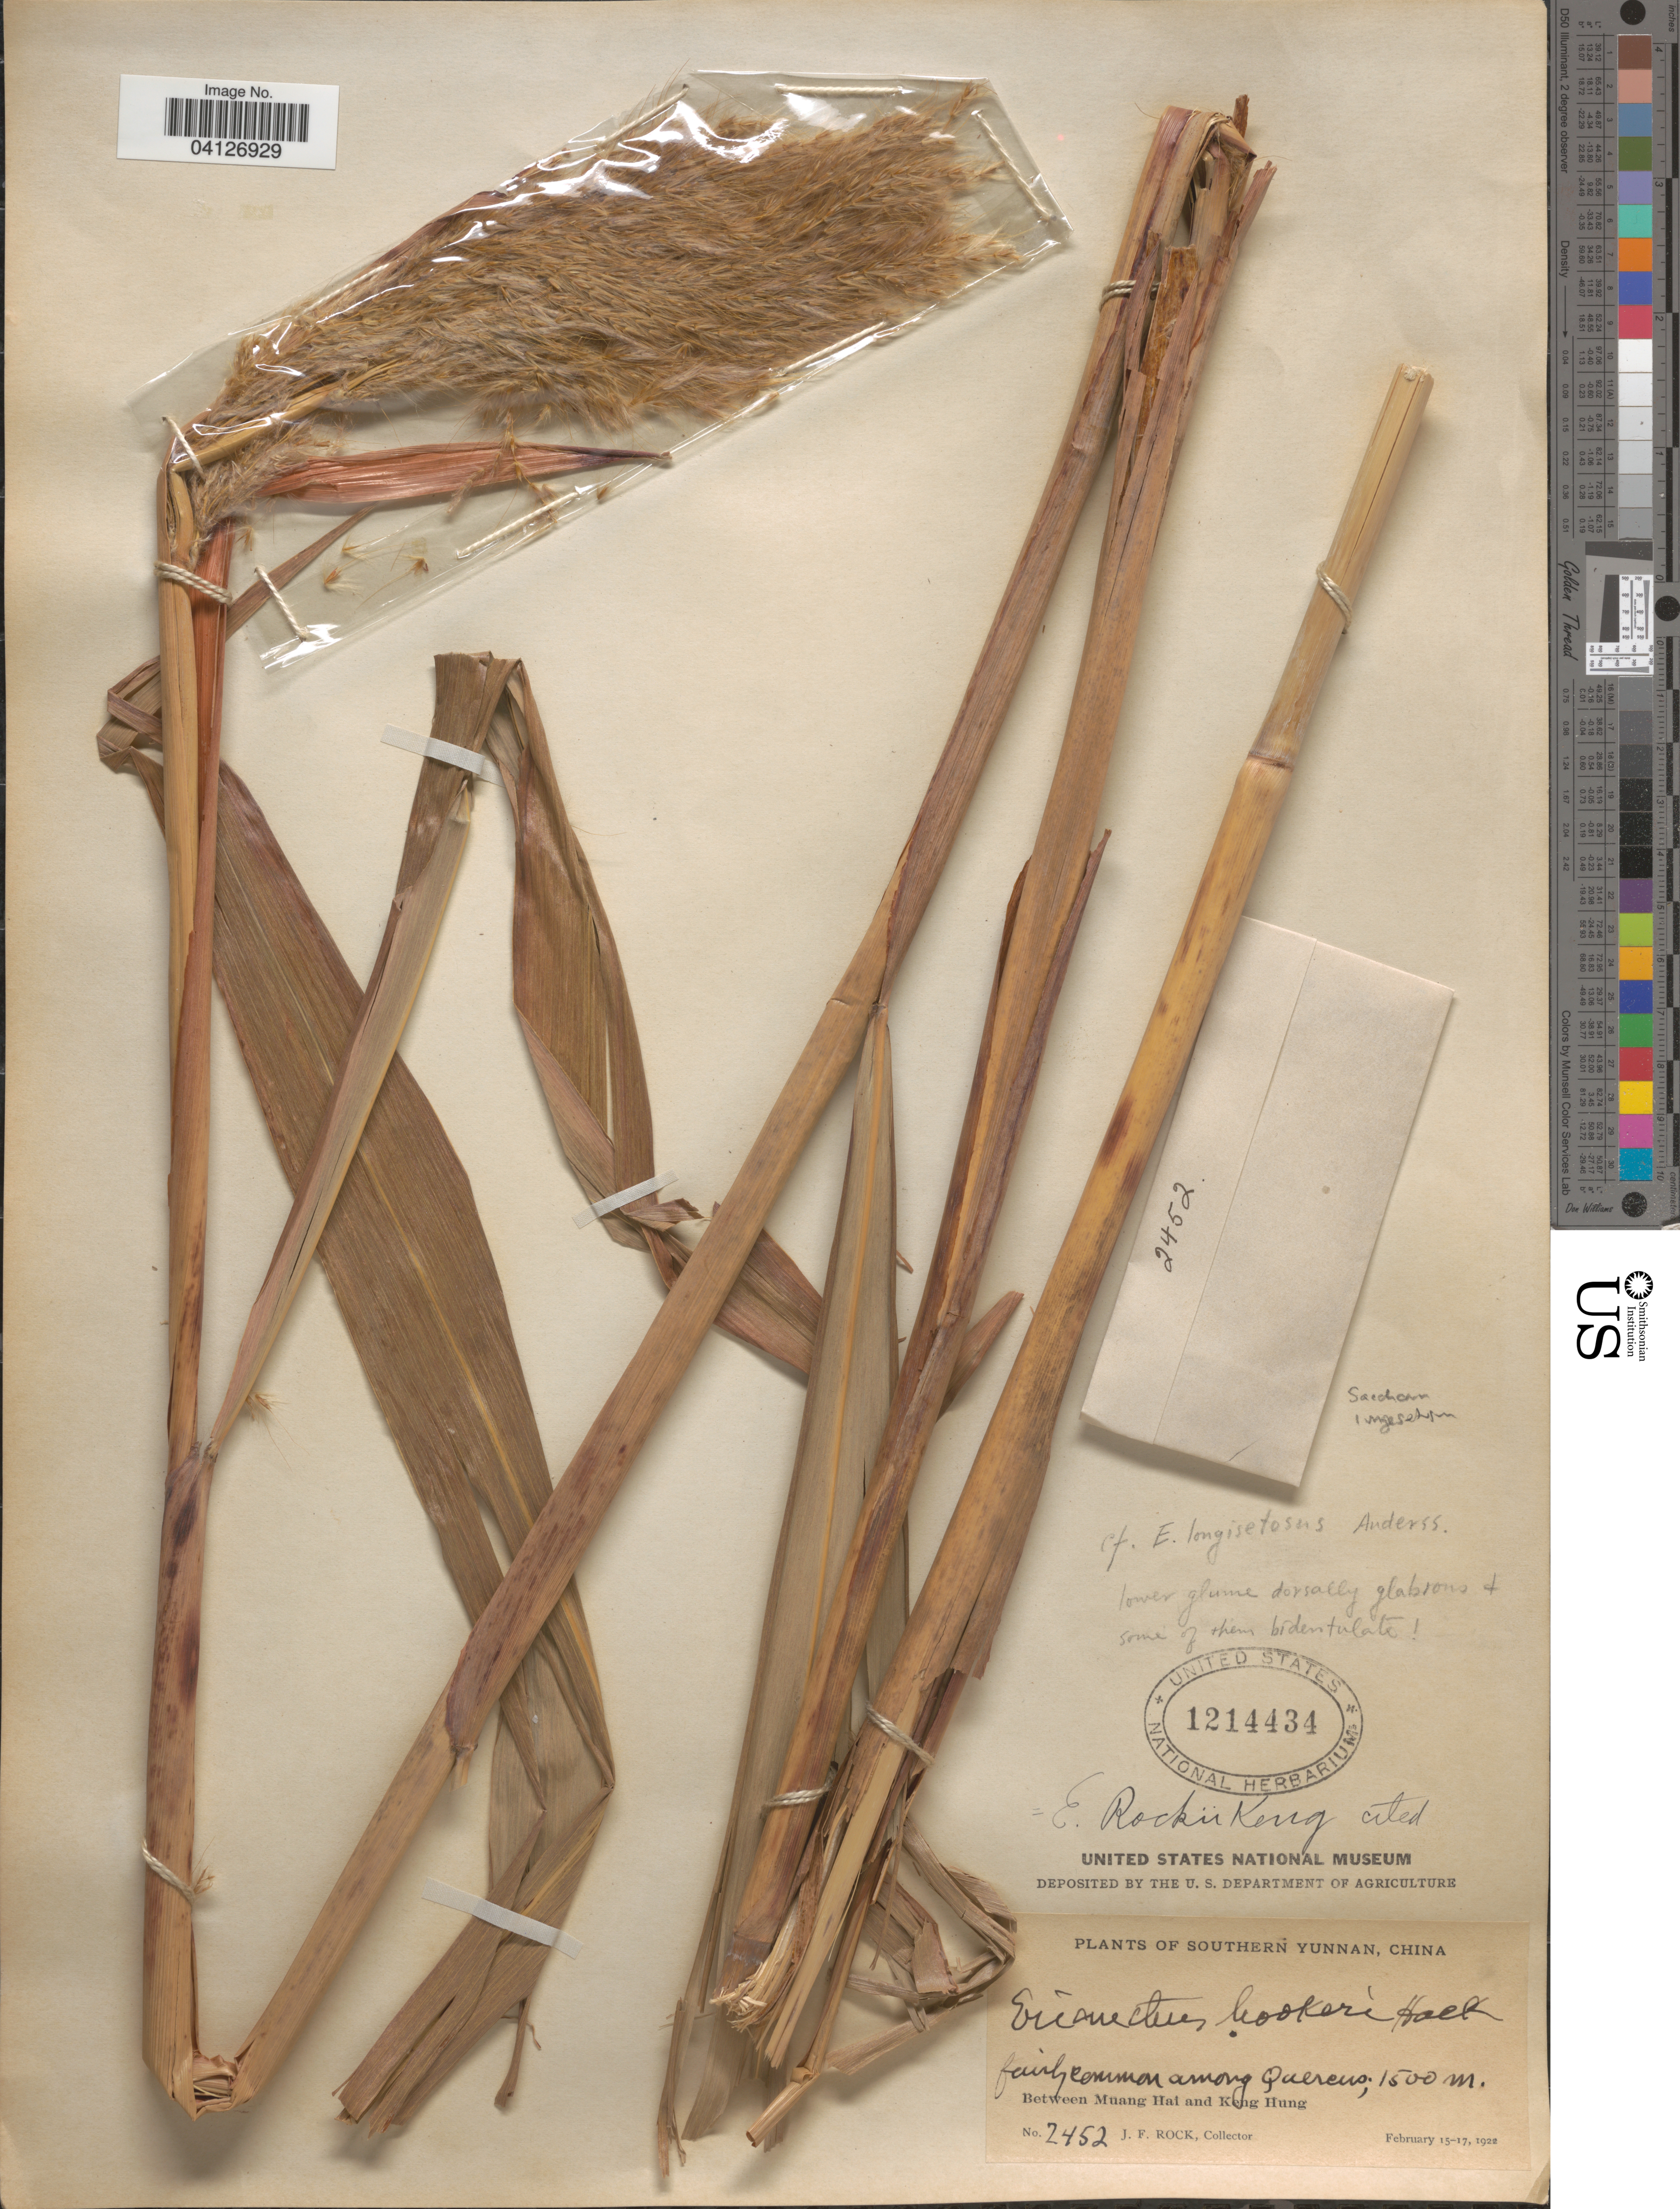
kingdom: Plantae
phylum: Tracheophyta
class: Liliopsida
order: Poales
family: Poaceae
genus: Erianthus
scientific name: Erianthus hookeri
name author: Hack.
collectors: J. Rock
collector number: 2452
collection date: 1922-02-15/1922-02-17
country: China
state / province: Yunnan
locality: Southern Yunnan. Between Muang Hai and Keng Hung.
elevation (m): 1500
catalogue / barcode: US 1214434